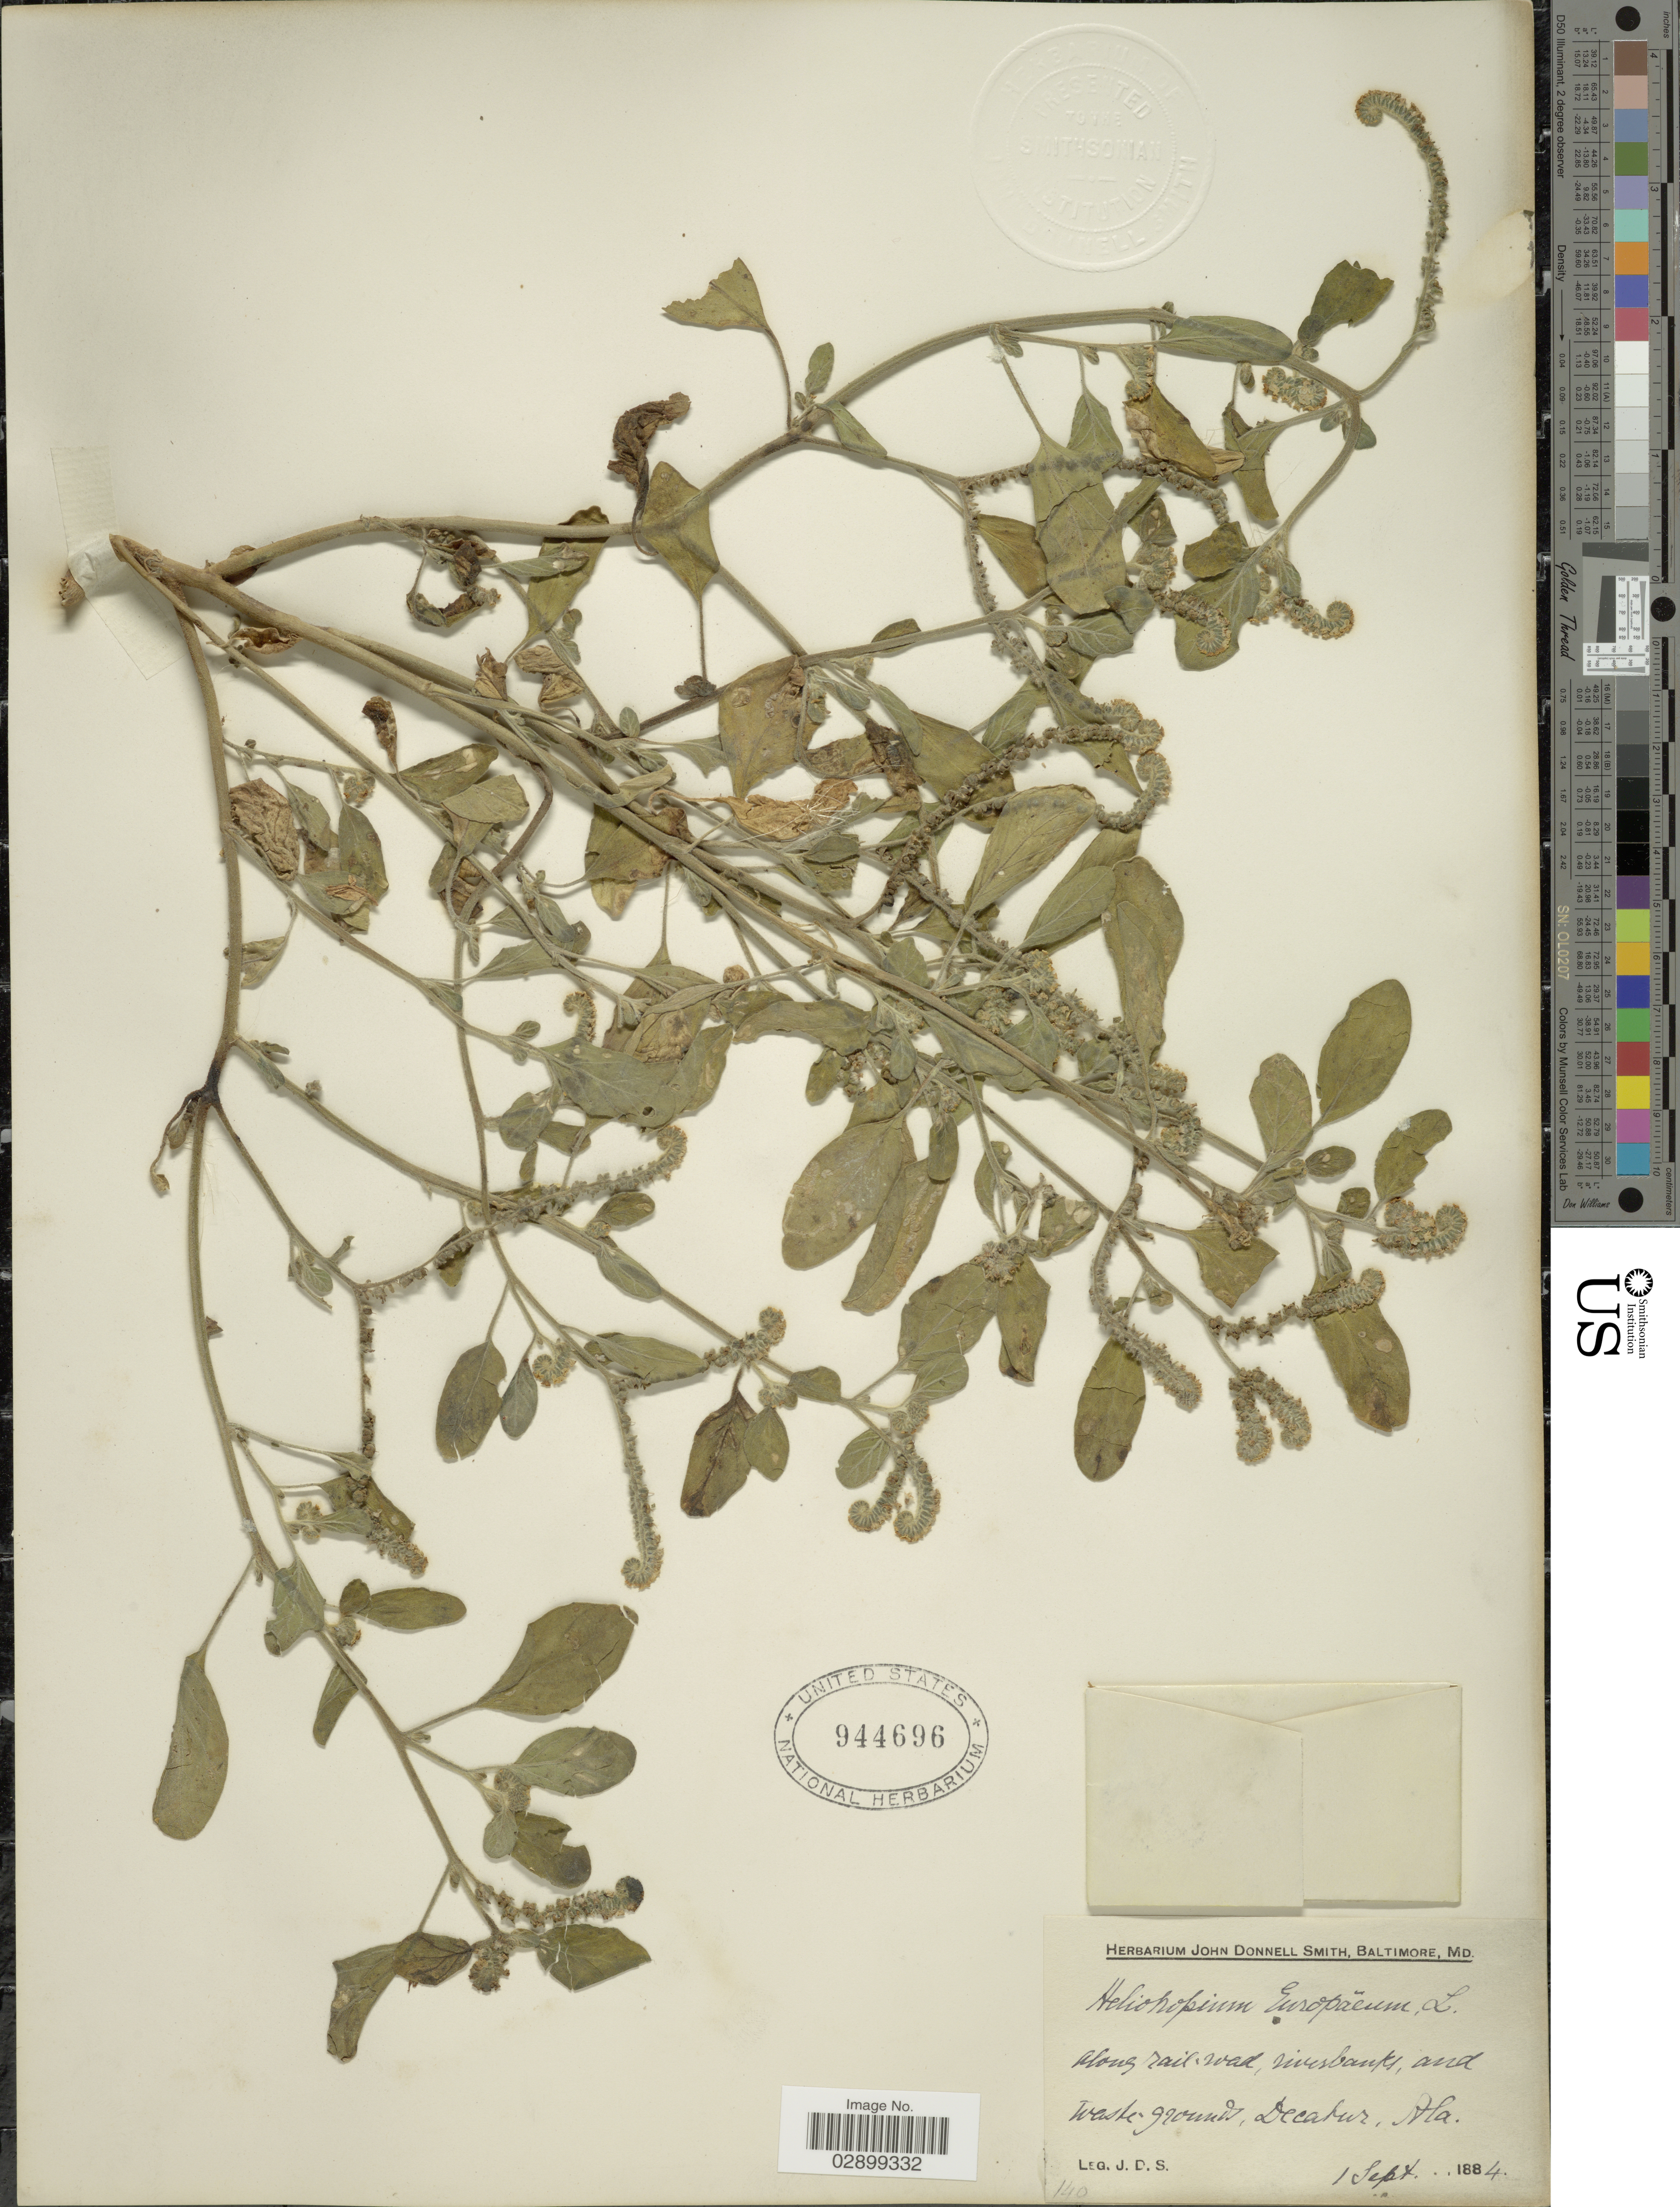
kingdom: Plantae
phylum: Tracheophyta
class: Magnoliopsida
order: Boraginales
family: Heliotropiaceae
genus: Heliotropium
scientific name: Heliotropium europaeum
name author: L.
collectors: J. Donnell Smith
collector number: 140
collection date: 1884-09-01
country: United States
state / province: Alabama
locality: Decatur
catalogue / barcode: US 944696